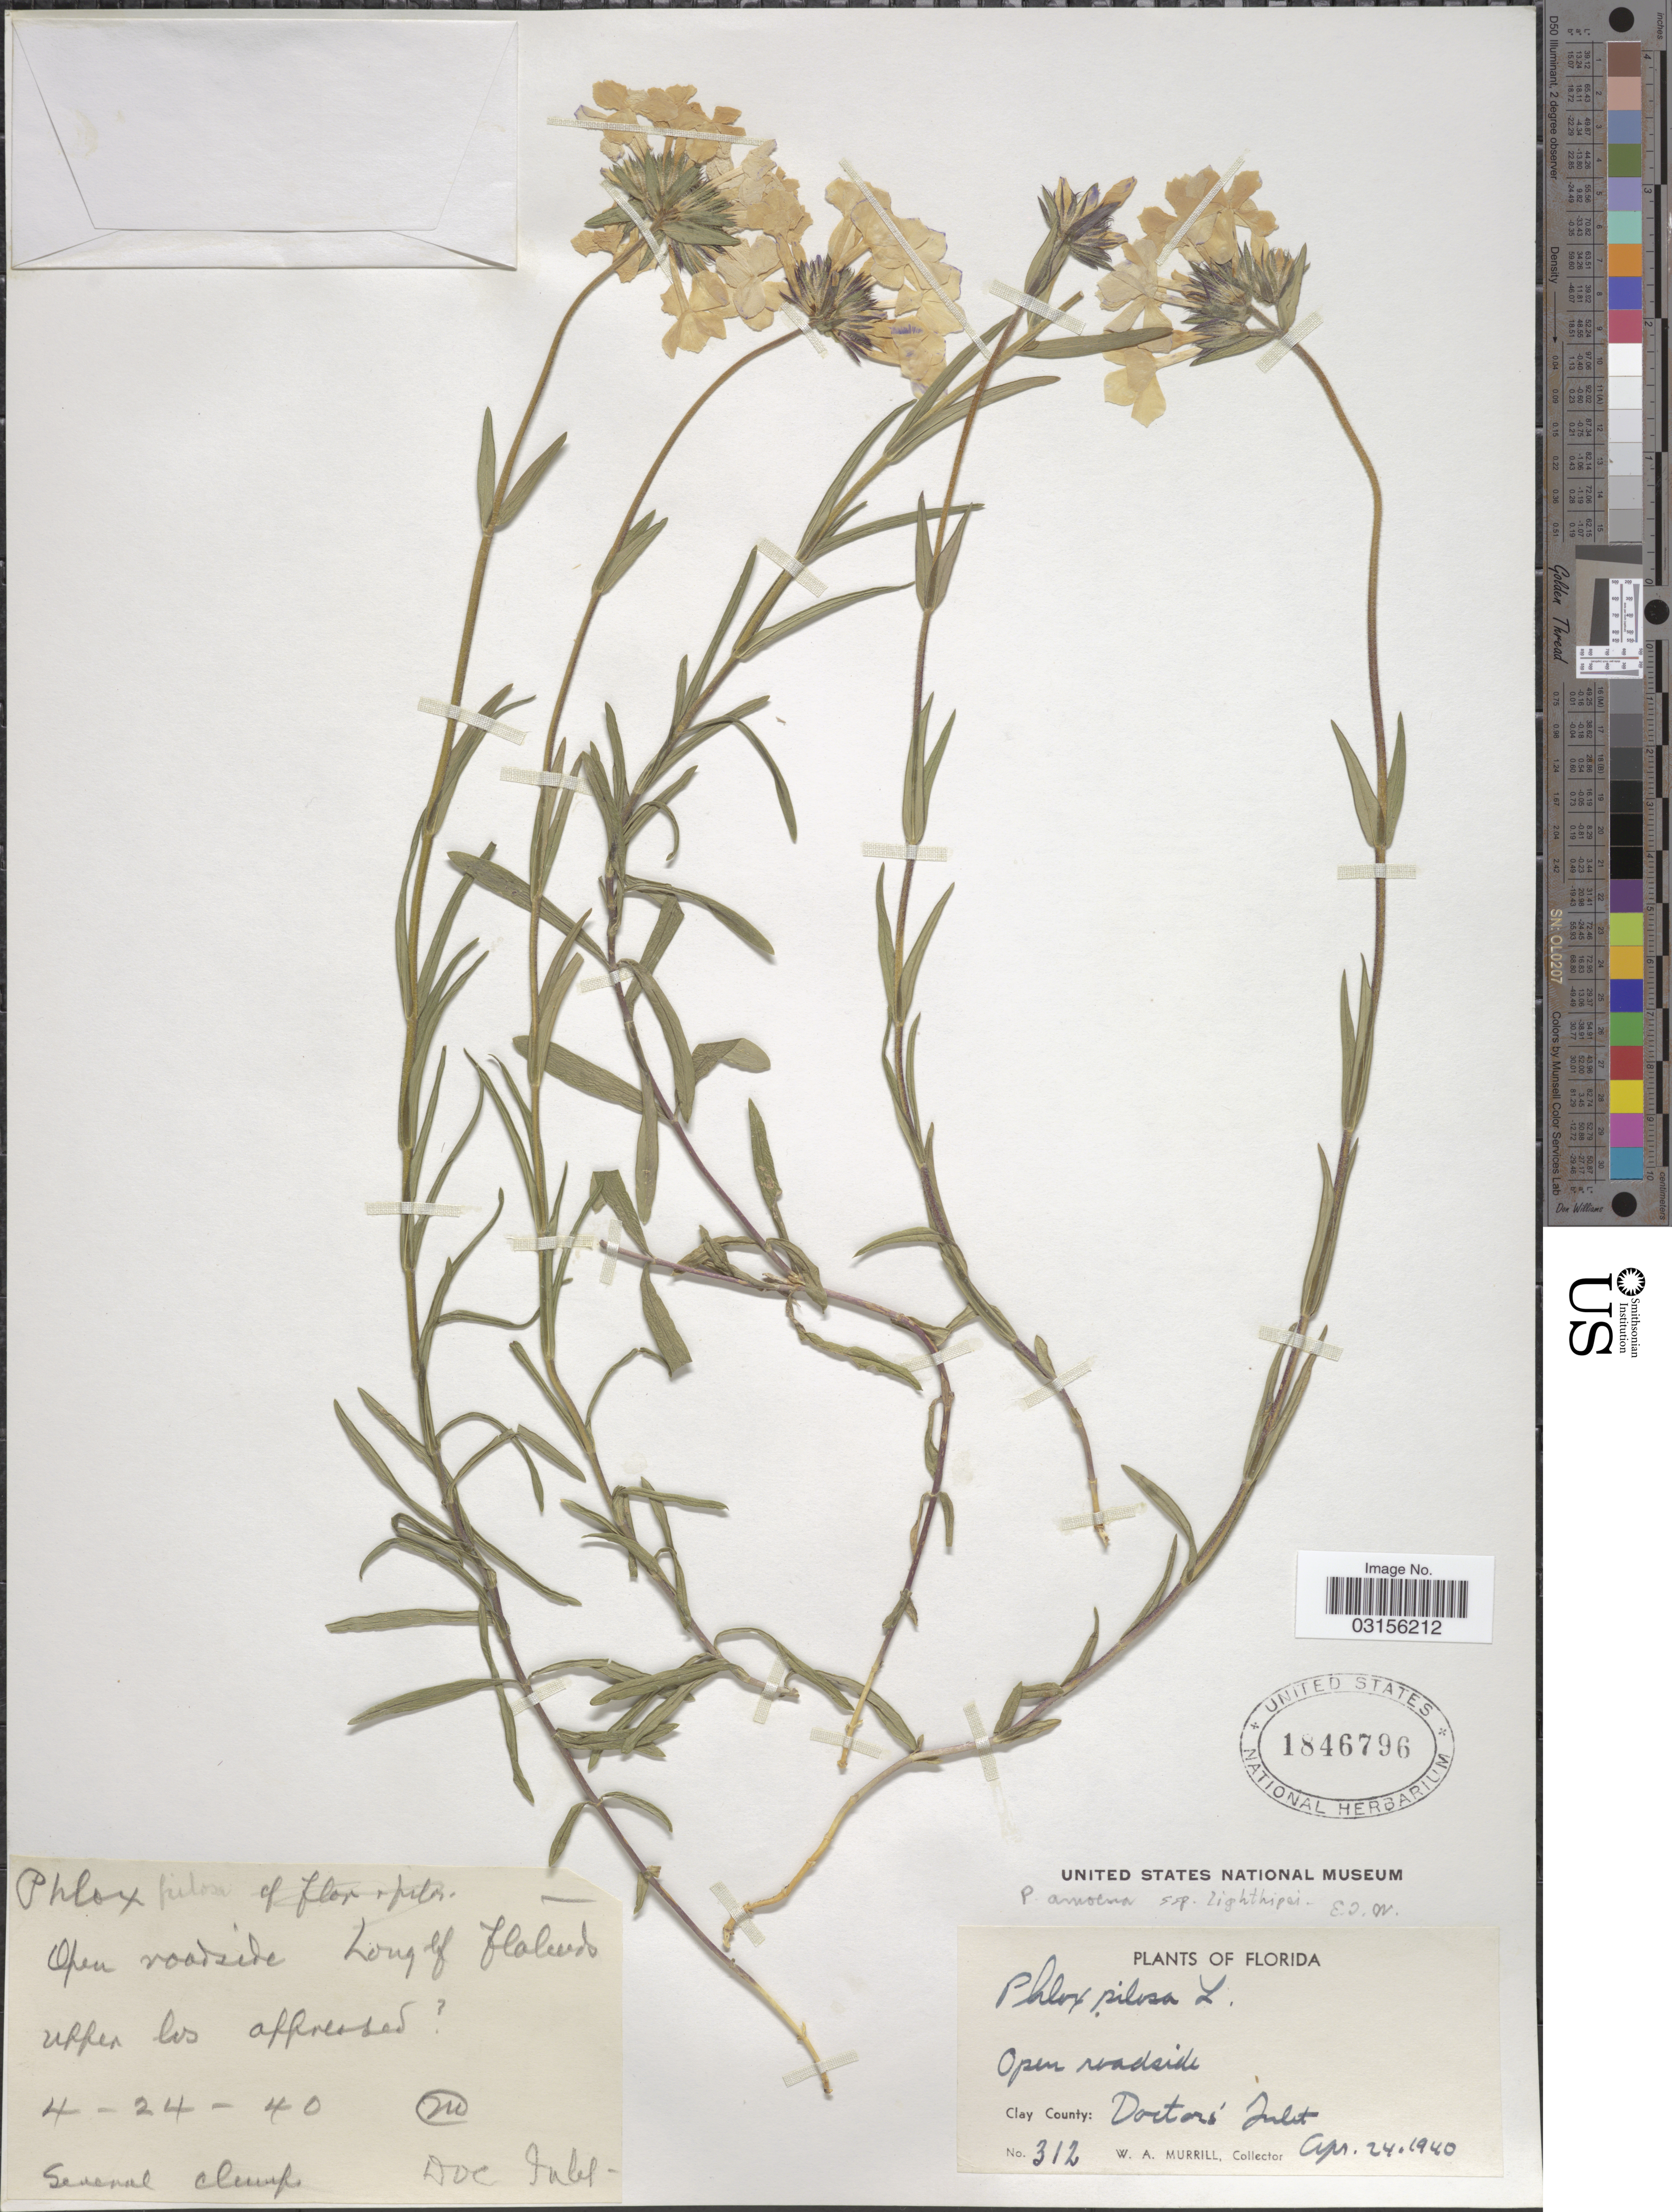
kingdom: Plantae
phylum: Tracheophyta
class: Magnoliopsida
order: Ericales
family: Polemoniaceae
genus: Phlox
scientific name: Phlox amoena subsp. lighthipei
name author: (Small) Wherry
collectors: W. A. Murrill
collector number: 312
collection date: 1940-04-24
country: United States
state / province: Florida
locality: Clay County: Doctor's Inlet.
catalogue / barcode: US 1846796